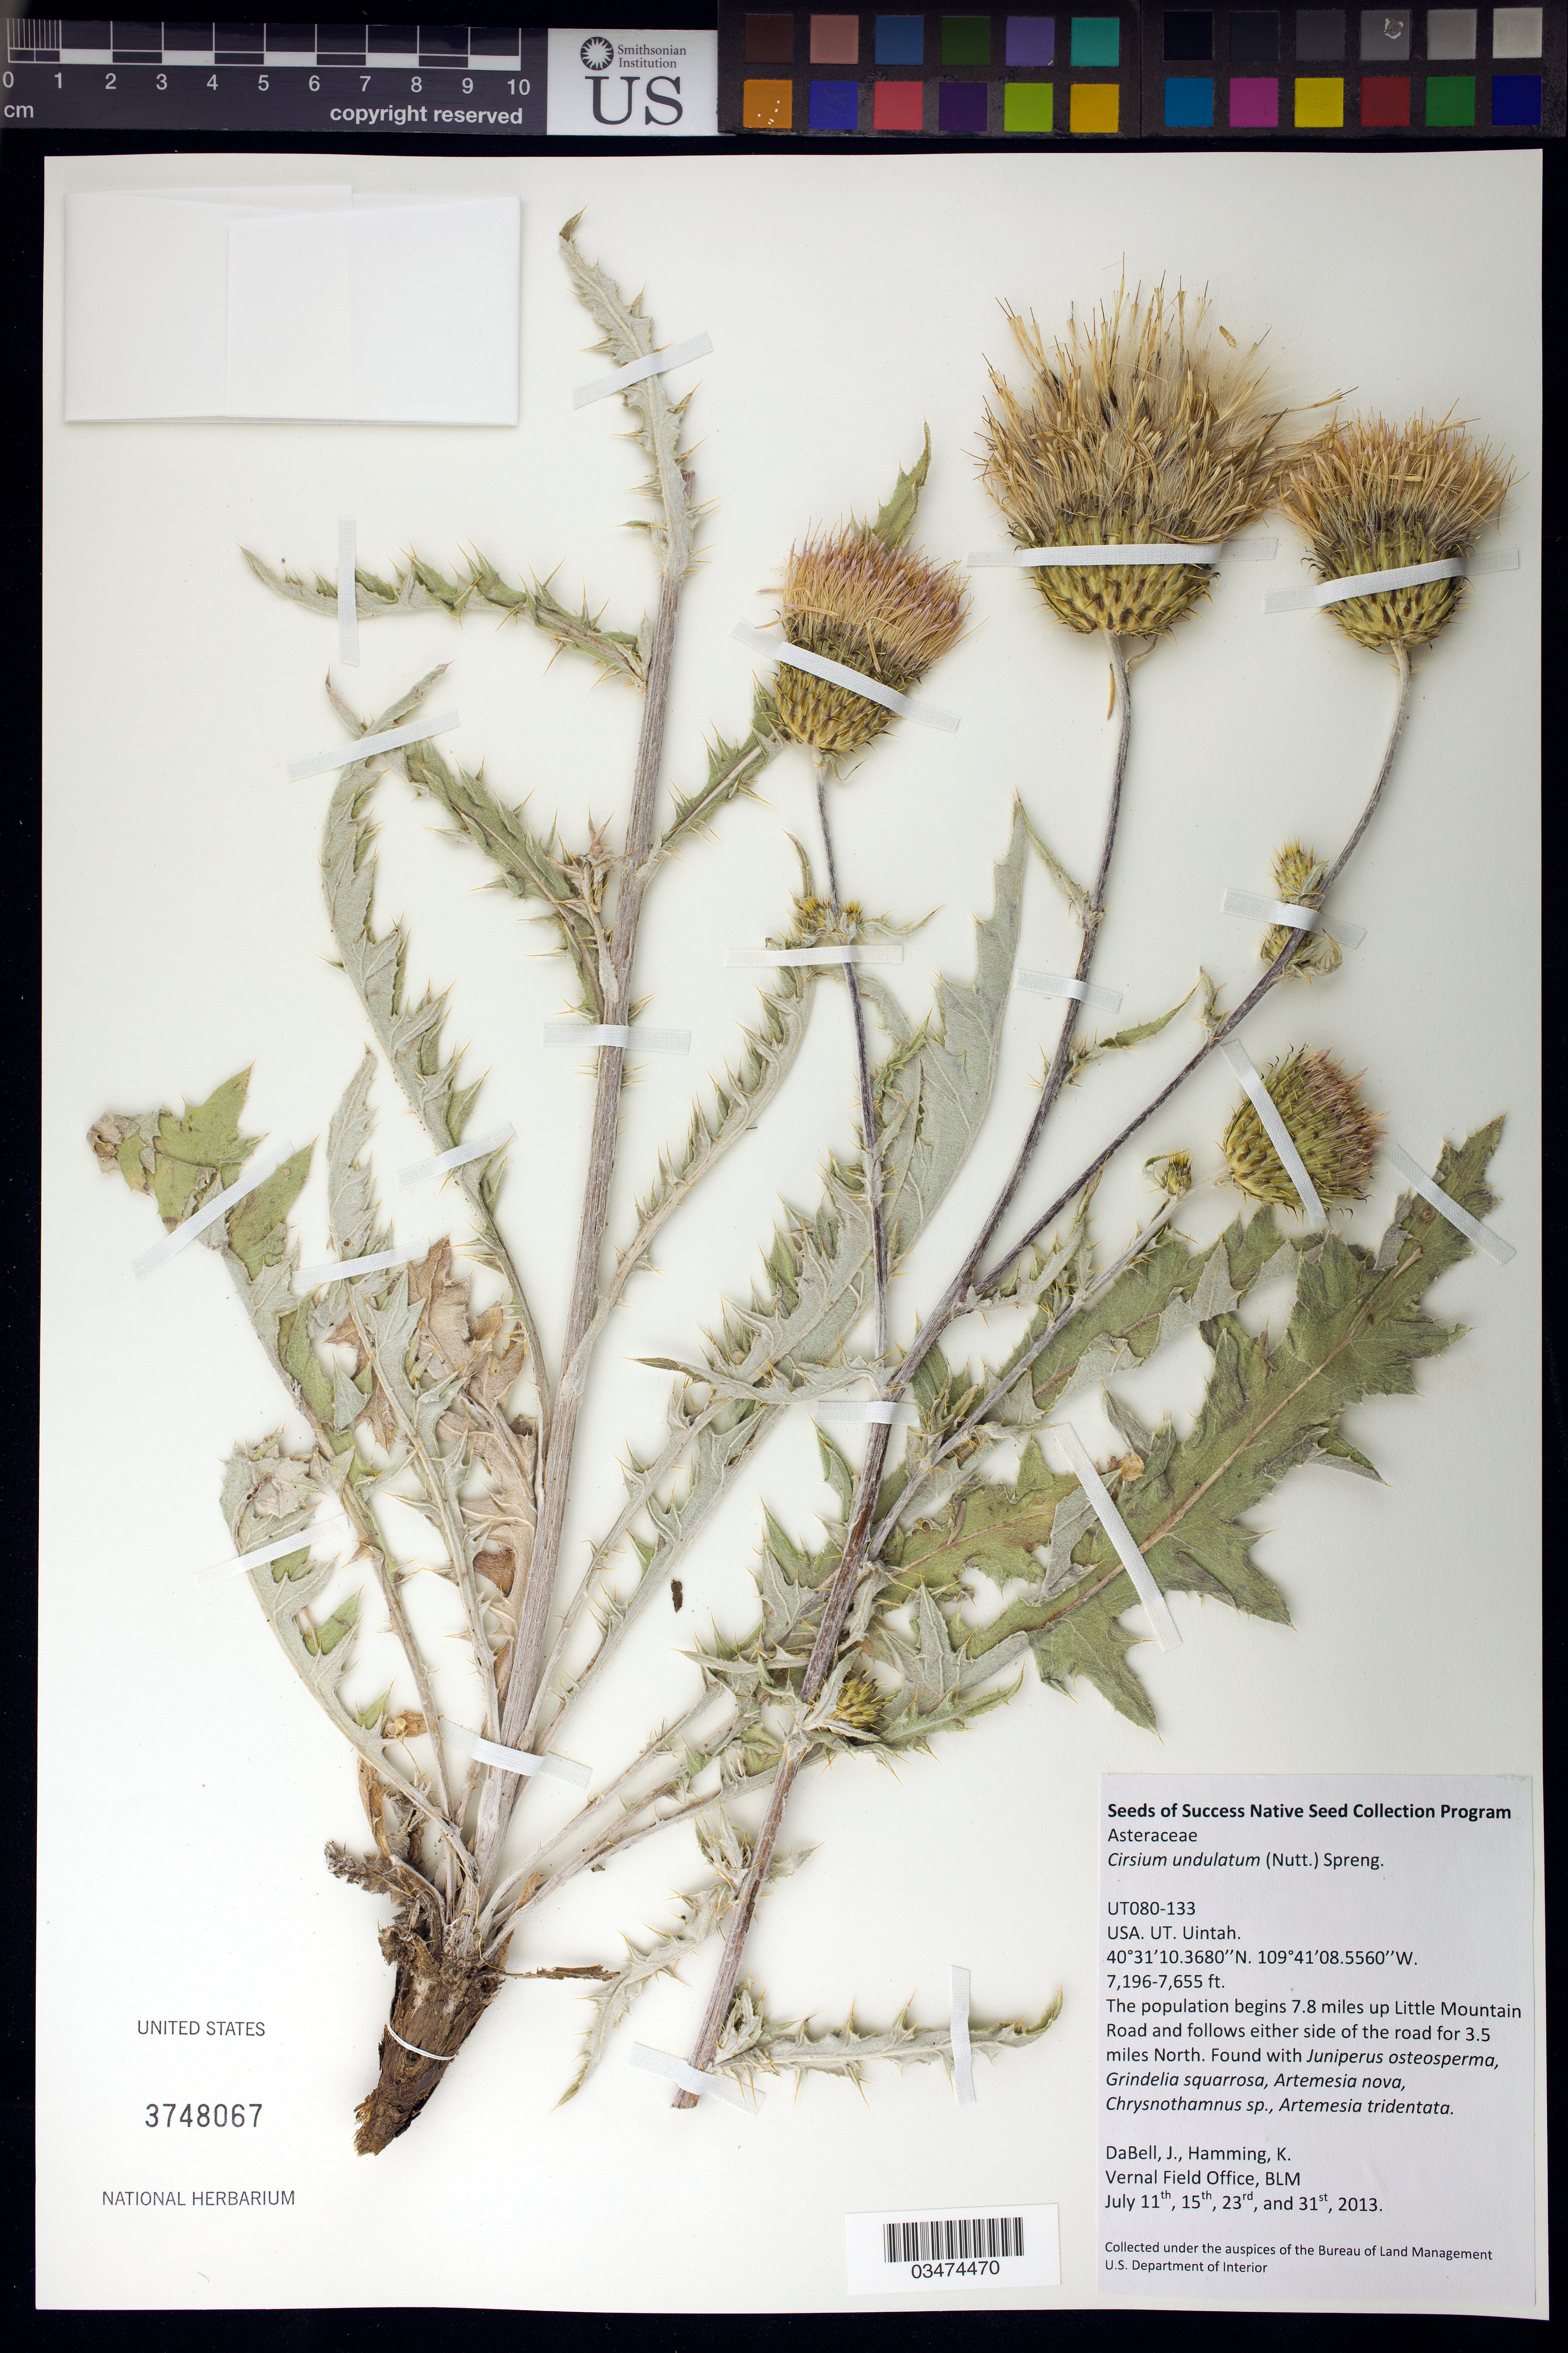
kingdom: Plantae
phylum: Tracheophyta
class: Magnoliopsida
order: Asterales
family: Asteraceae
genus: Cirsium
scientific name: Cirsium undulatum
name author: (Nutt.) Spreng.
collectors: J. DaBell & K. Hamming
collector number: UT080-133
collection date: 2013-07-11/2013-07-31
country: United States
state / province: Utah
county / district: Uintah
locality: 7.8 miles up Little Mountain Rd and 3.5 miles North.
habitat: With Artemisia tridentata, Juniperus osteosperma, ect.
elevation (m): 2193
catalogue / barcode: US 3748067